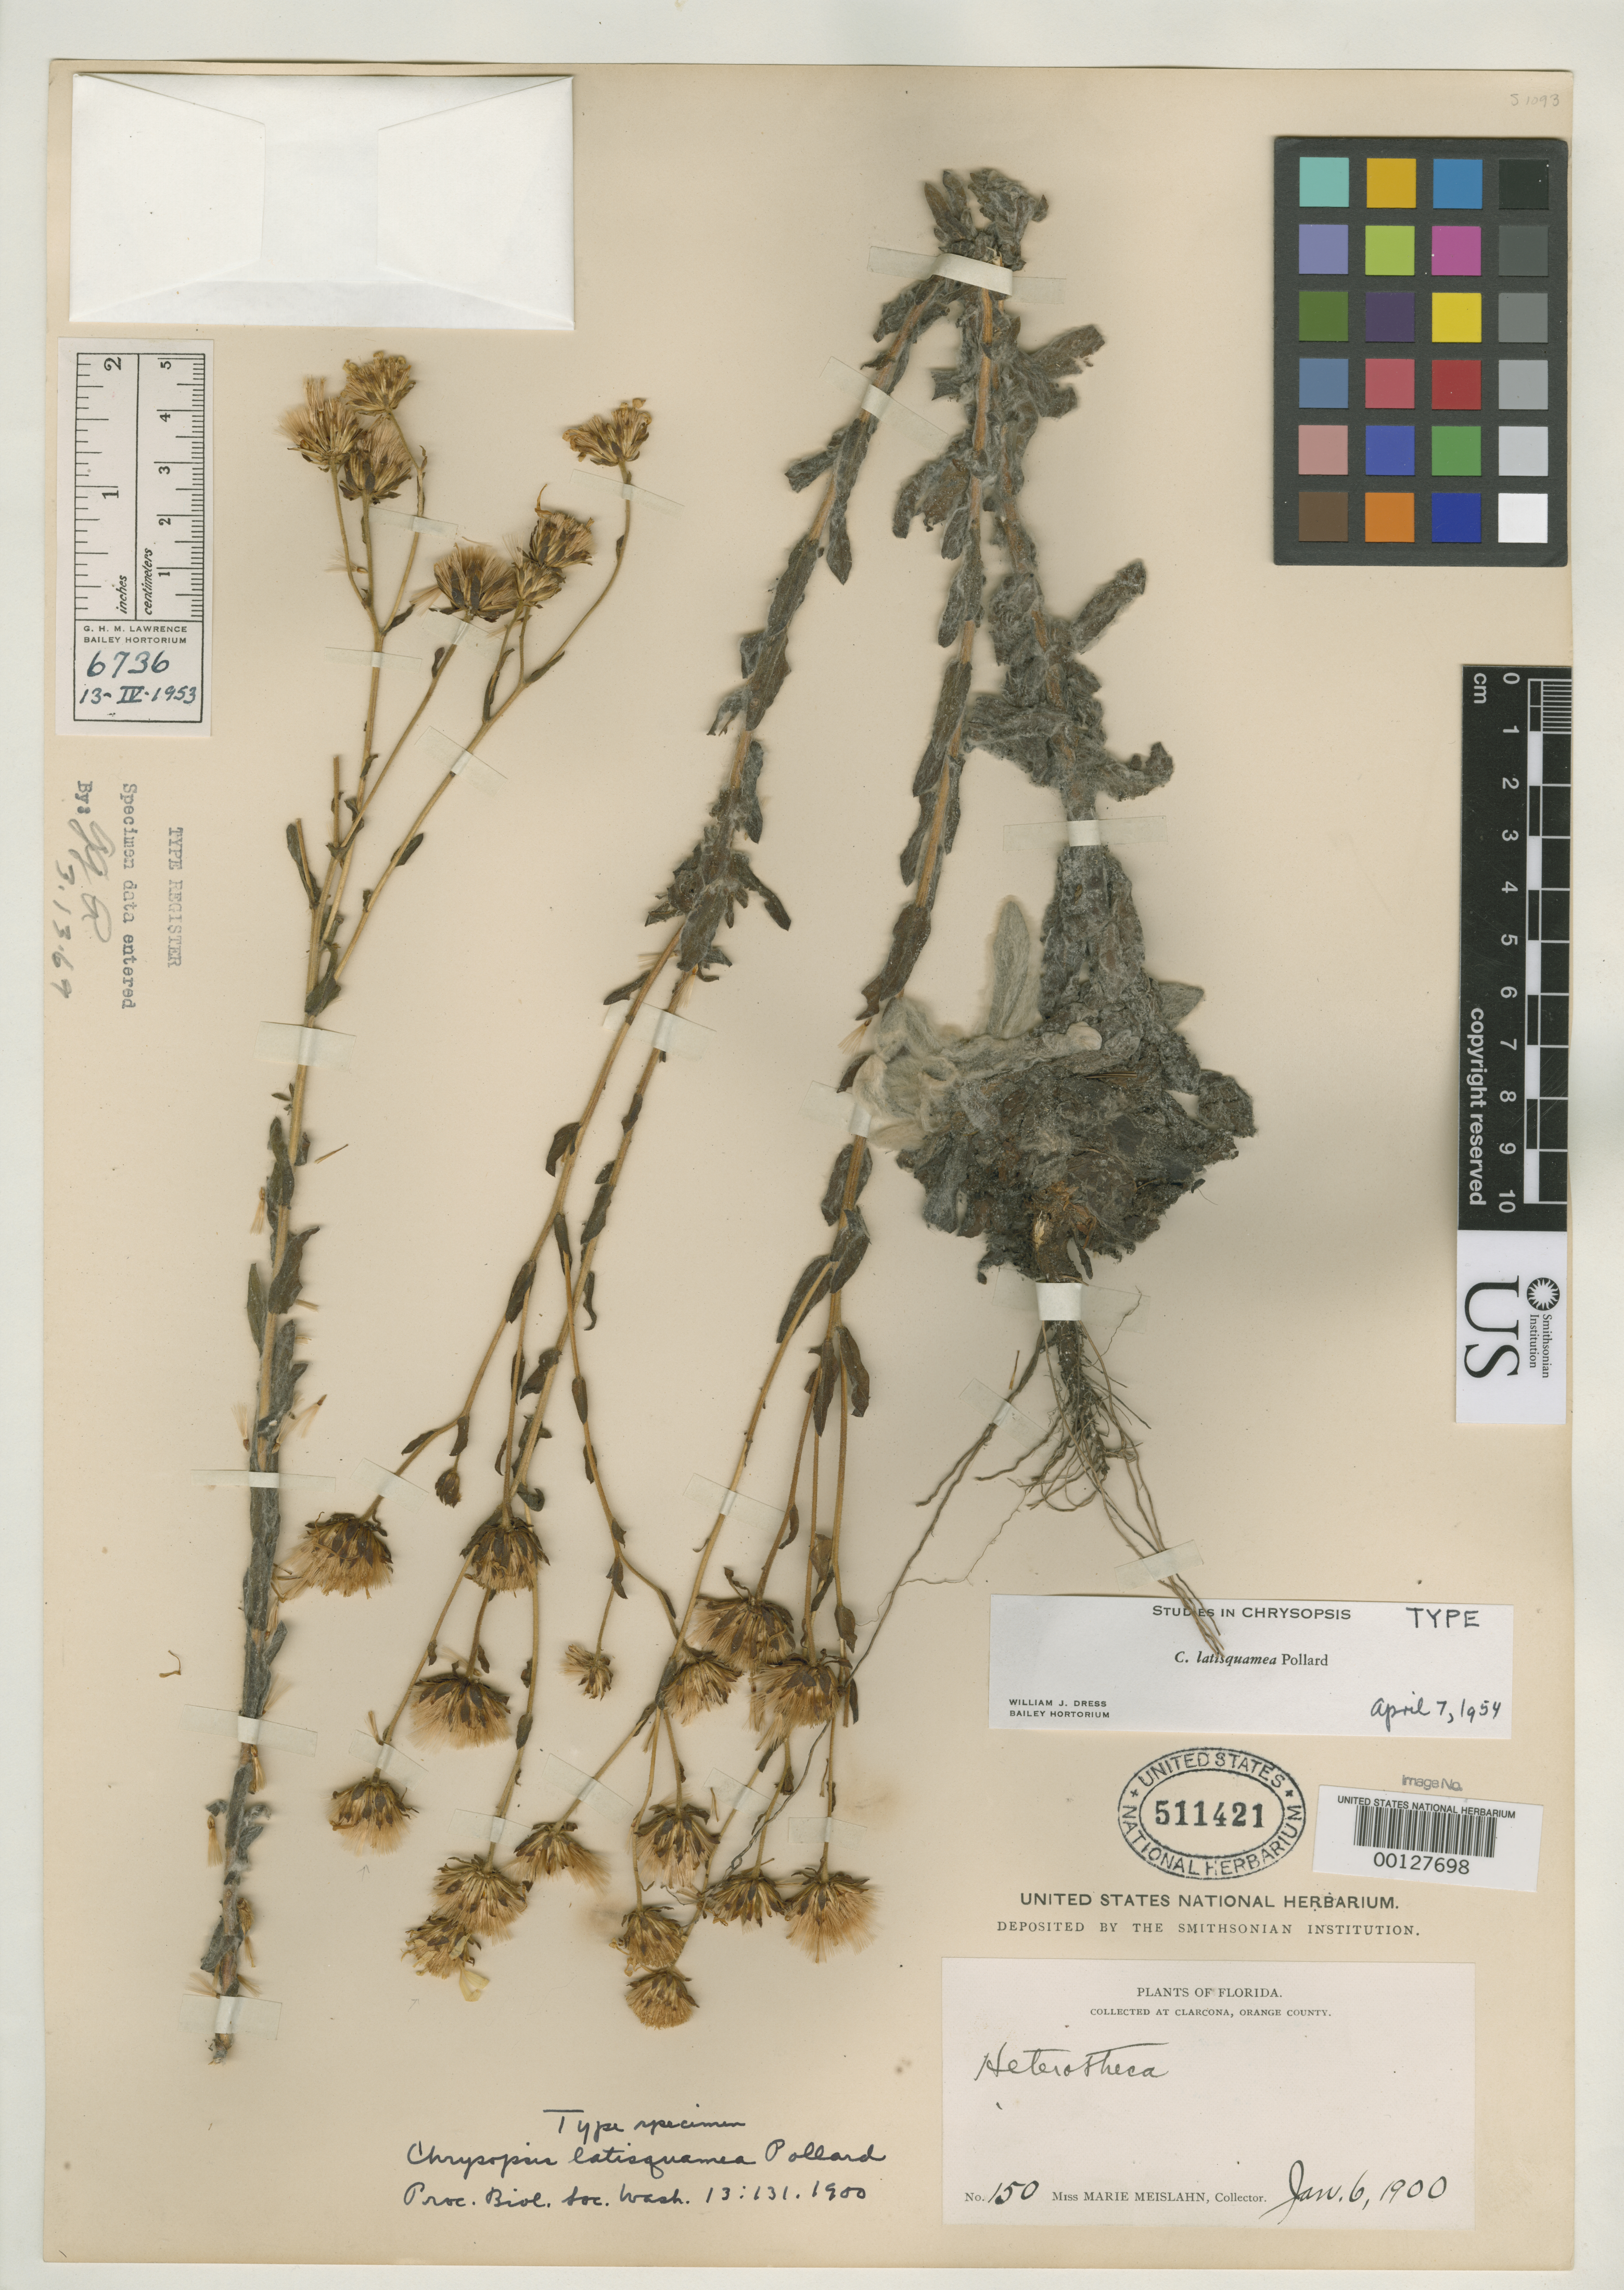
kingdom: Plantae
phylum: Tracheophyta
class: Magnoliopsida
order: Asterales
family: Asteraceae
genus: Chrysopsis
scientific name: Chrysopsis latisquamea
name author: Pollard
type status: Holotype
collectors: M. Meislahn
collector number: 150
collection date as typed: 06 Jun 1900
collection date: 1900-06-06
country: United States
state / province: Florida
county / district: Orange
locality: Clarcona.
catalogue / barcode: US 511421